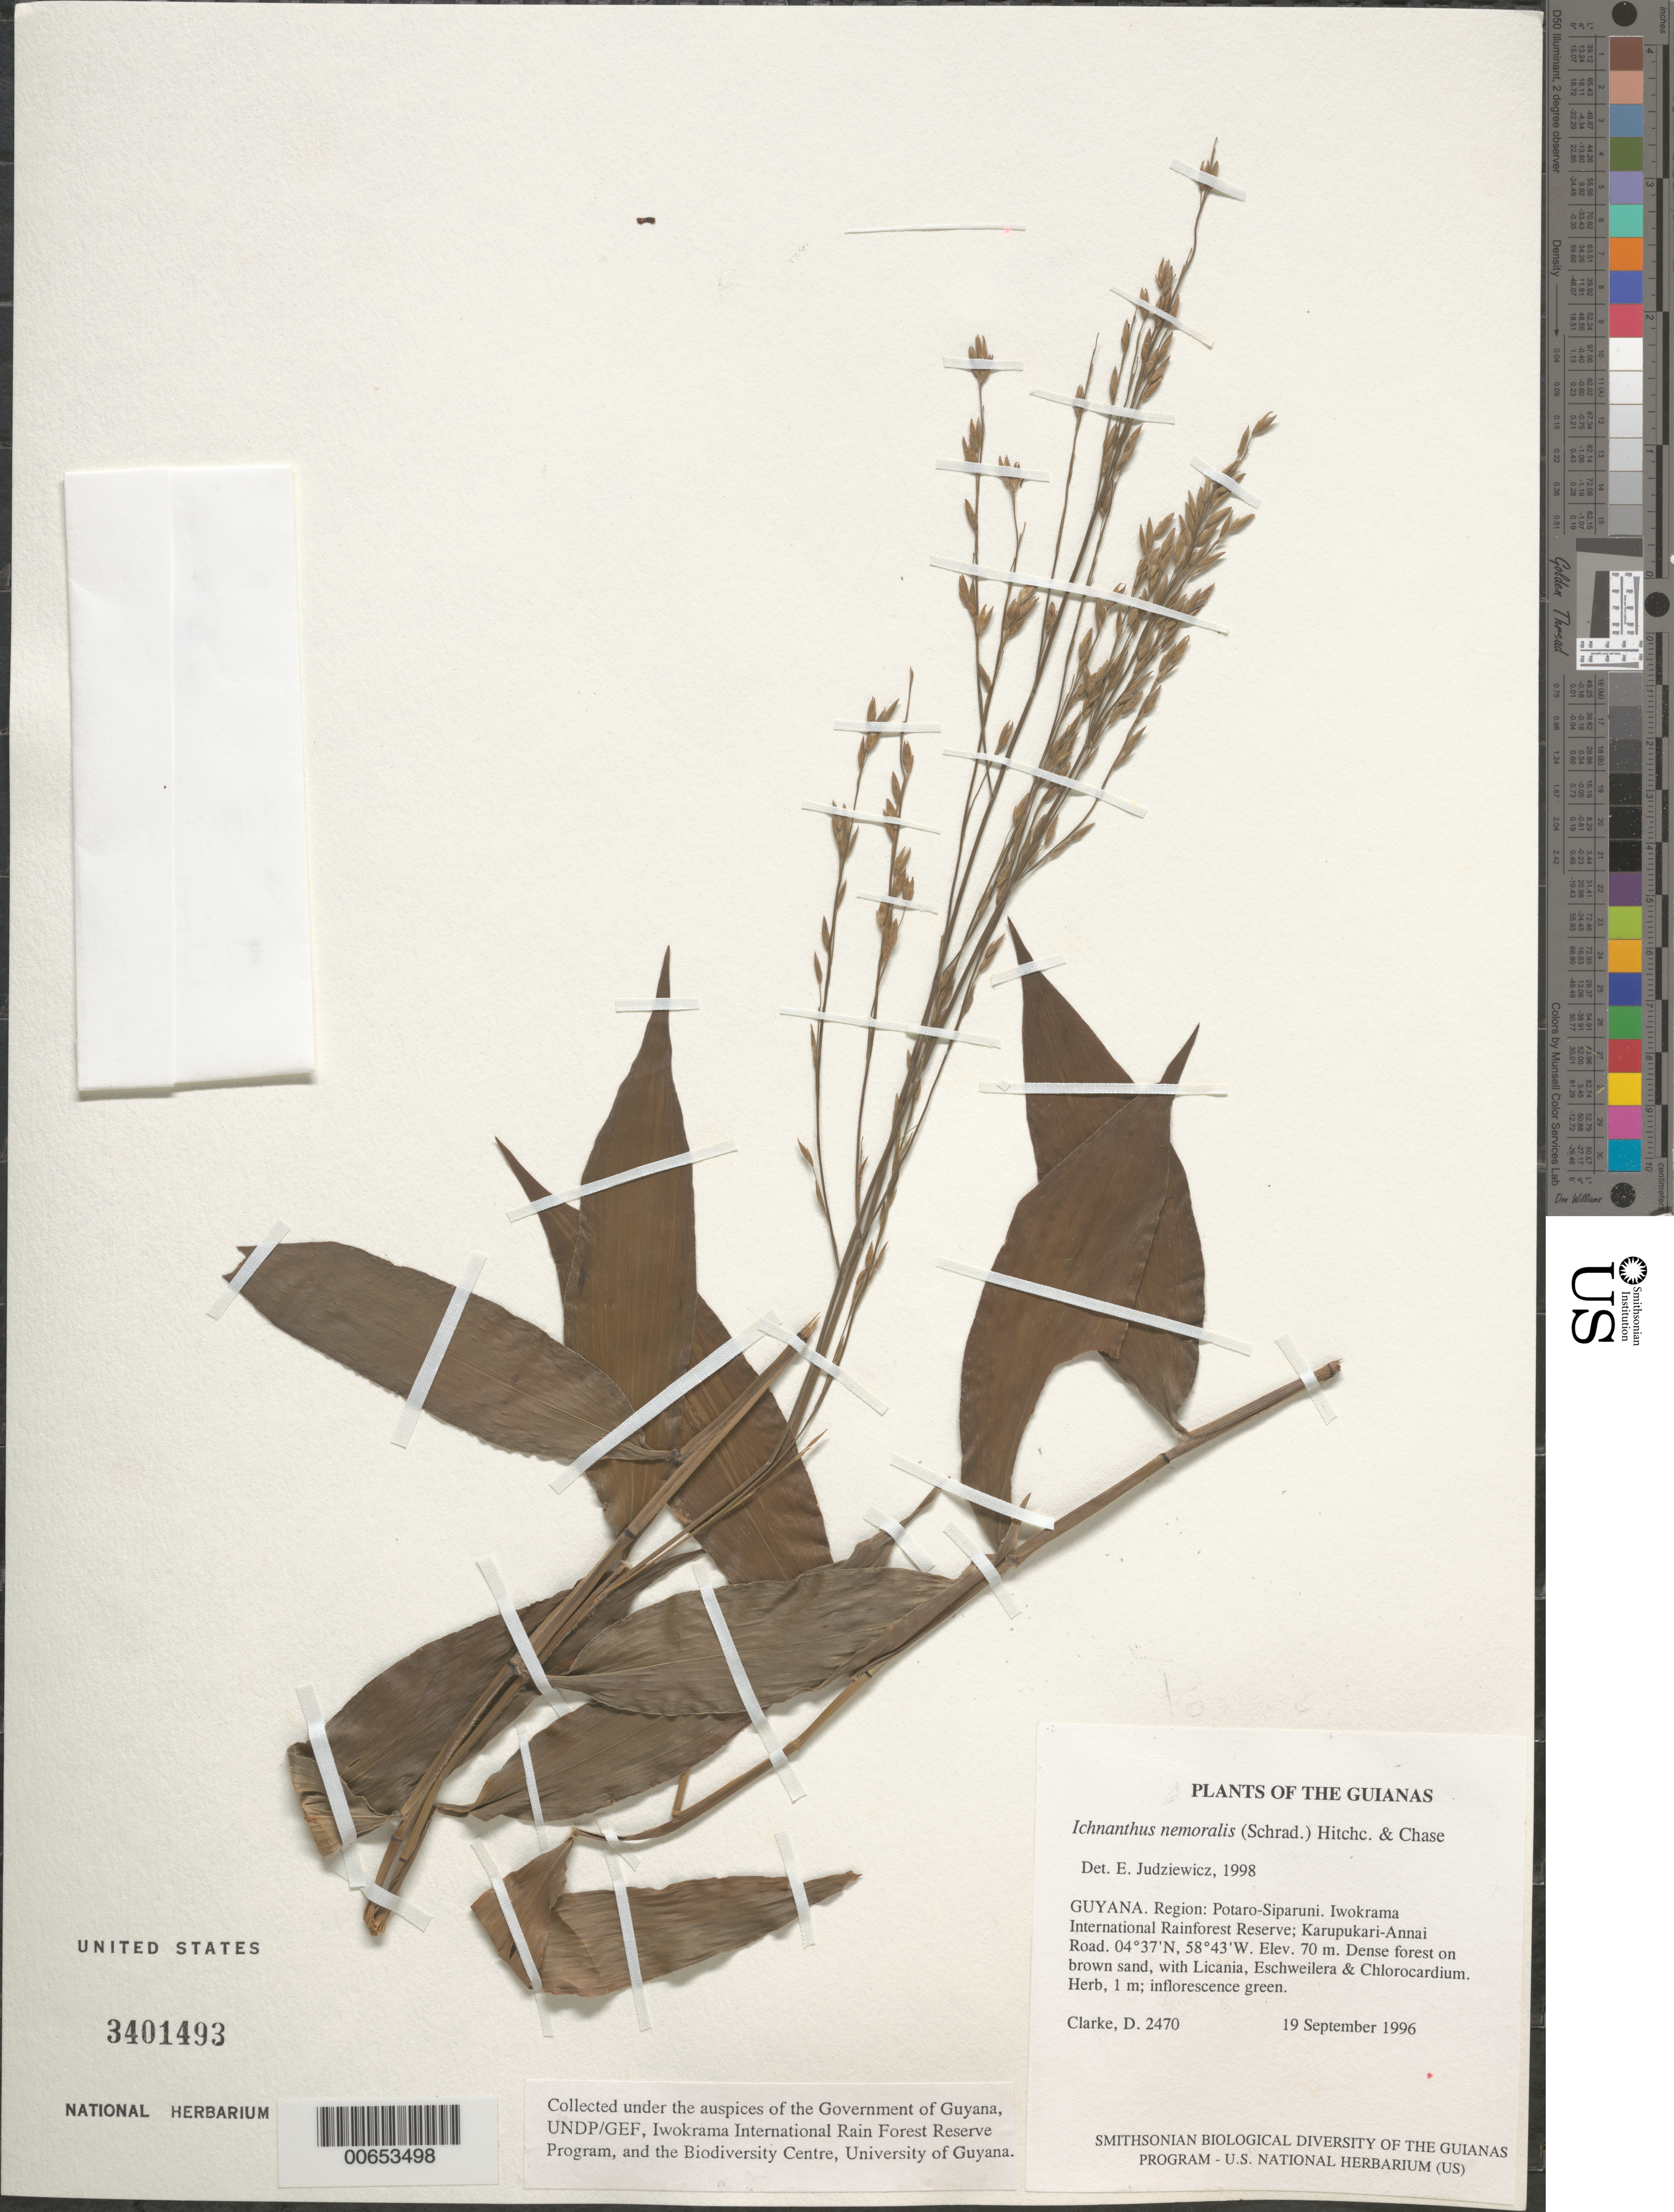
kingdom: Plantae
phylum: Tracheophyta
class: Liliopsida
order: Poales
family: Poaceae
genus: Ichnanthus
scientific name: Ichnanthus nemoralis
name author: (Schrad.) Hitchc. & Chase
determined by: Judziewicz, E. J.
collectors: H. D. Clarke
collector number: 2470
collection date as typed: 19 September 1996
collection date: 1996-09-19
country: Guyana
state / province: Potaro-Siparuni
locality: Iwokrama International Rainforest Reserve; Karupukari-Annai Road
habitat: Dense forest on brown sand, with Licania, Eschweilera & Chlorocardium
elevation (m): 70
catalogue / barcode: US 3401493